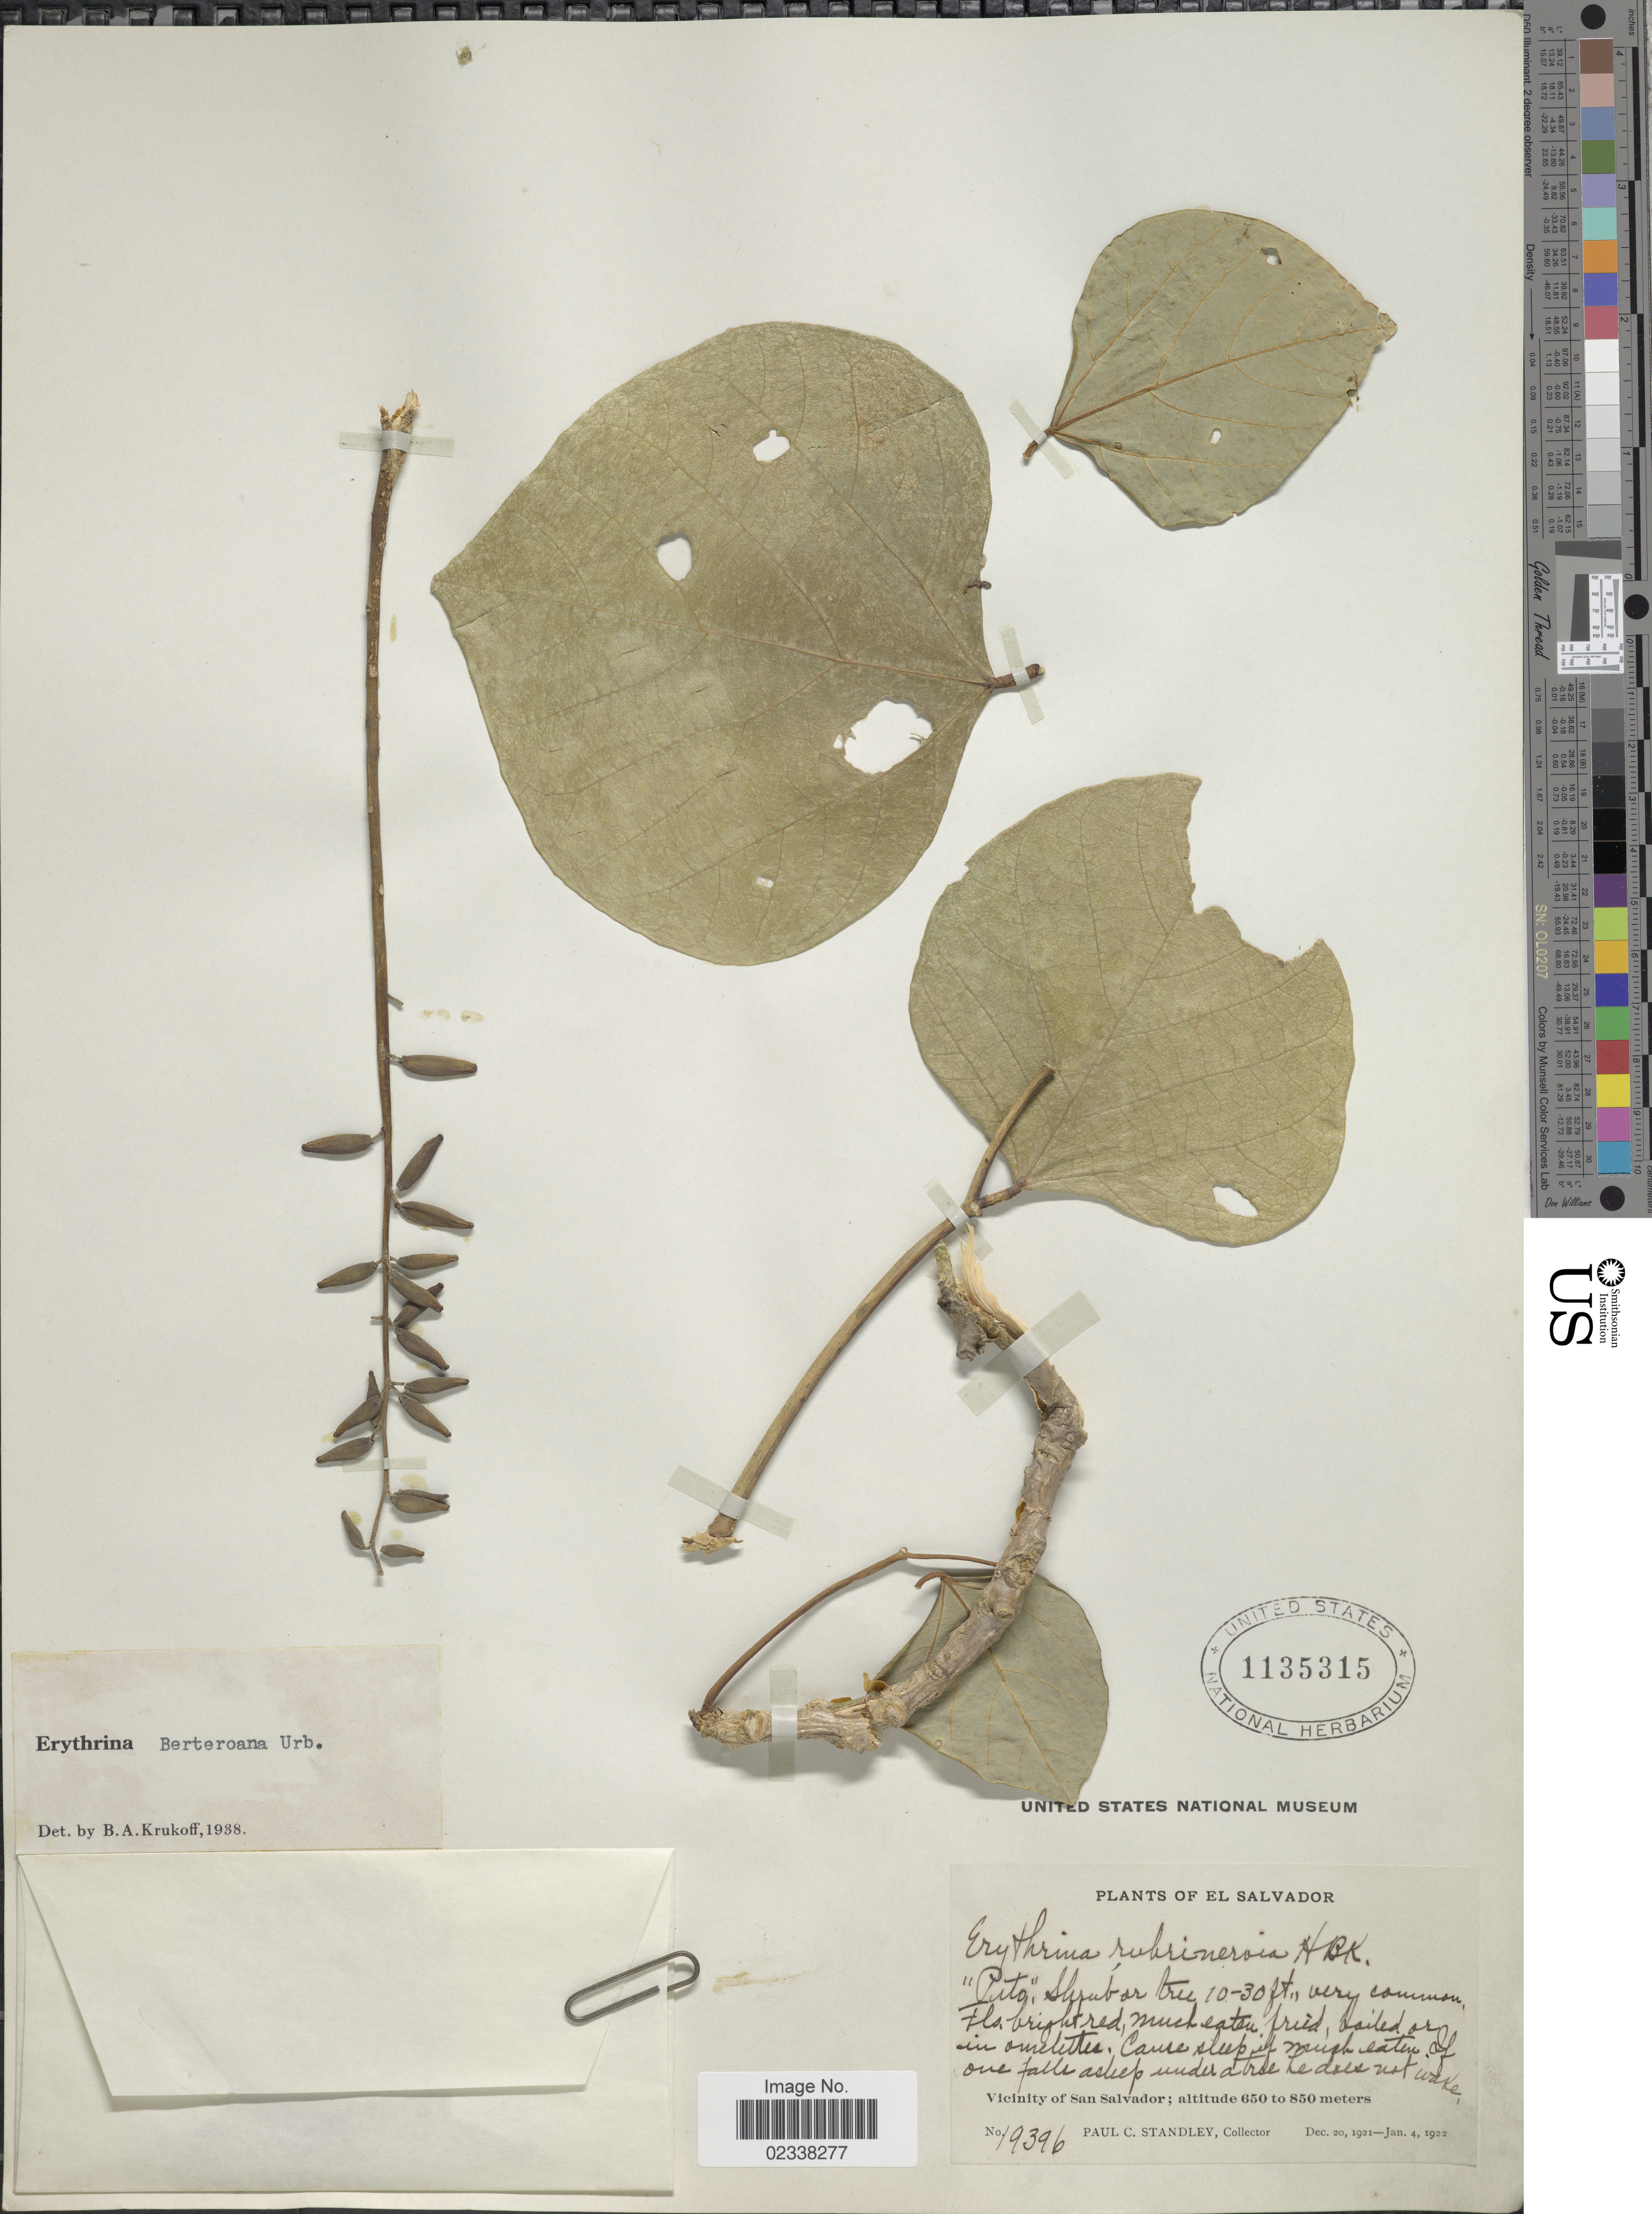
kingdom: Plantae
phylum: Tracheophyta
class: Magnoliopsida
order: Fabales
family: Fabaceae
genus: Erythrina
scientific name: Erythrina berteroana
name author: Urb.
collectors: P. C. Standley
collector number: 19396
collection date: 1921-12-20/1922-01-04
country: El Salvador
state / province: San Salvador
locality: Vicinity of San Salvador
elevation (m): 650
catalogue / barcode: US 1135315